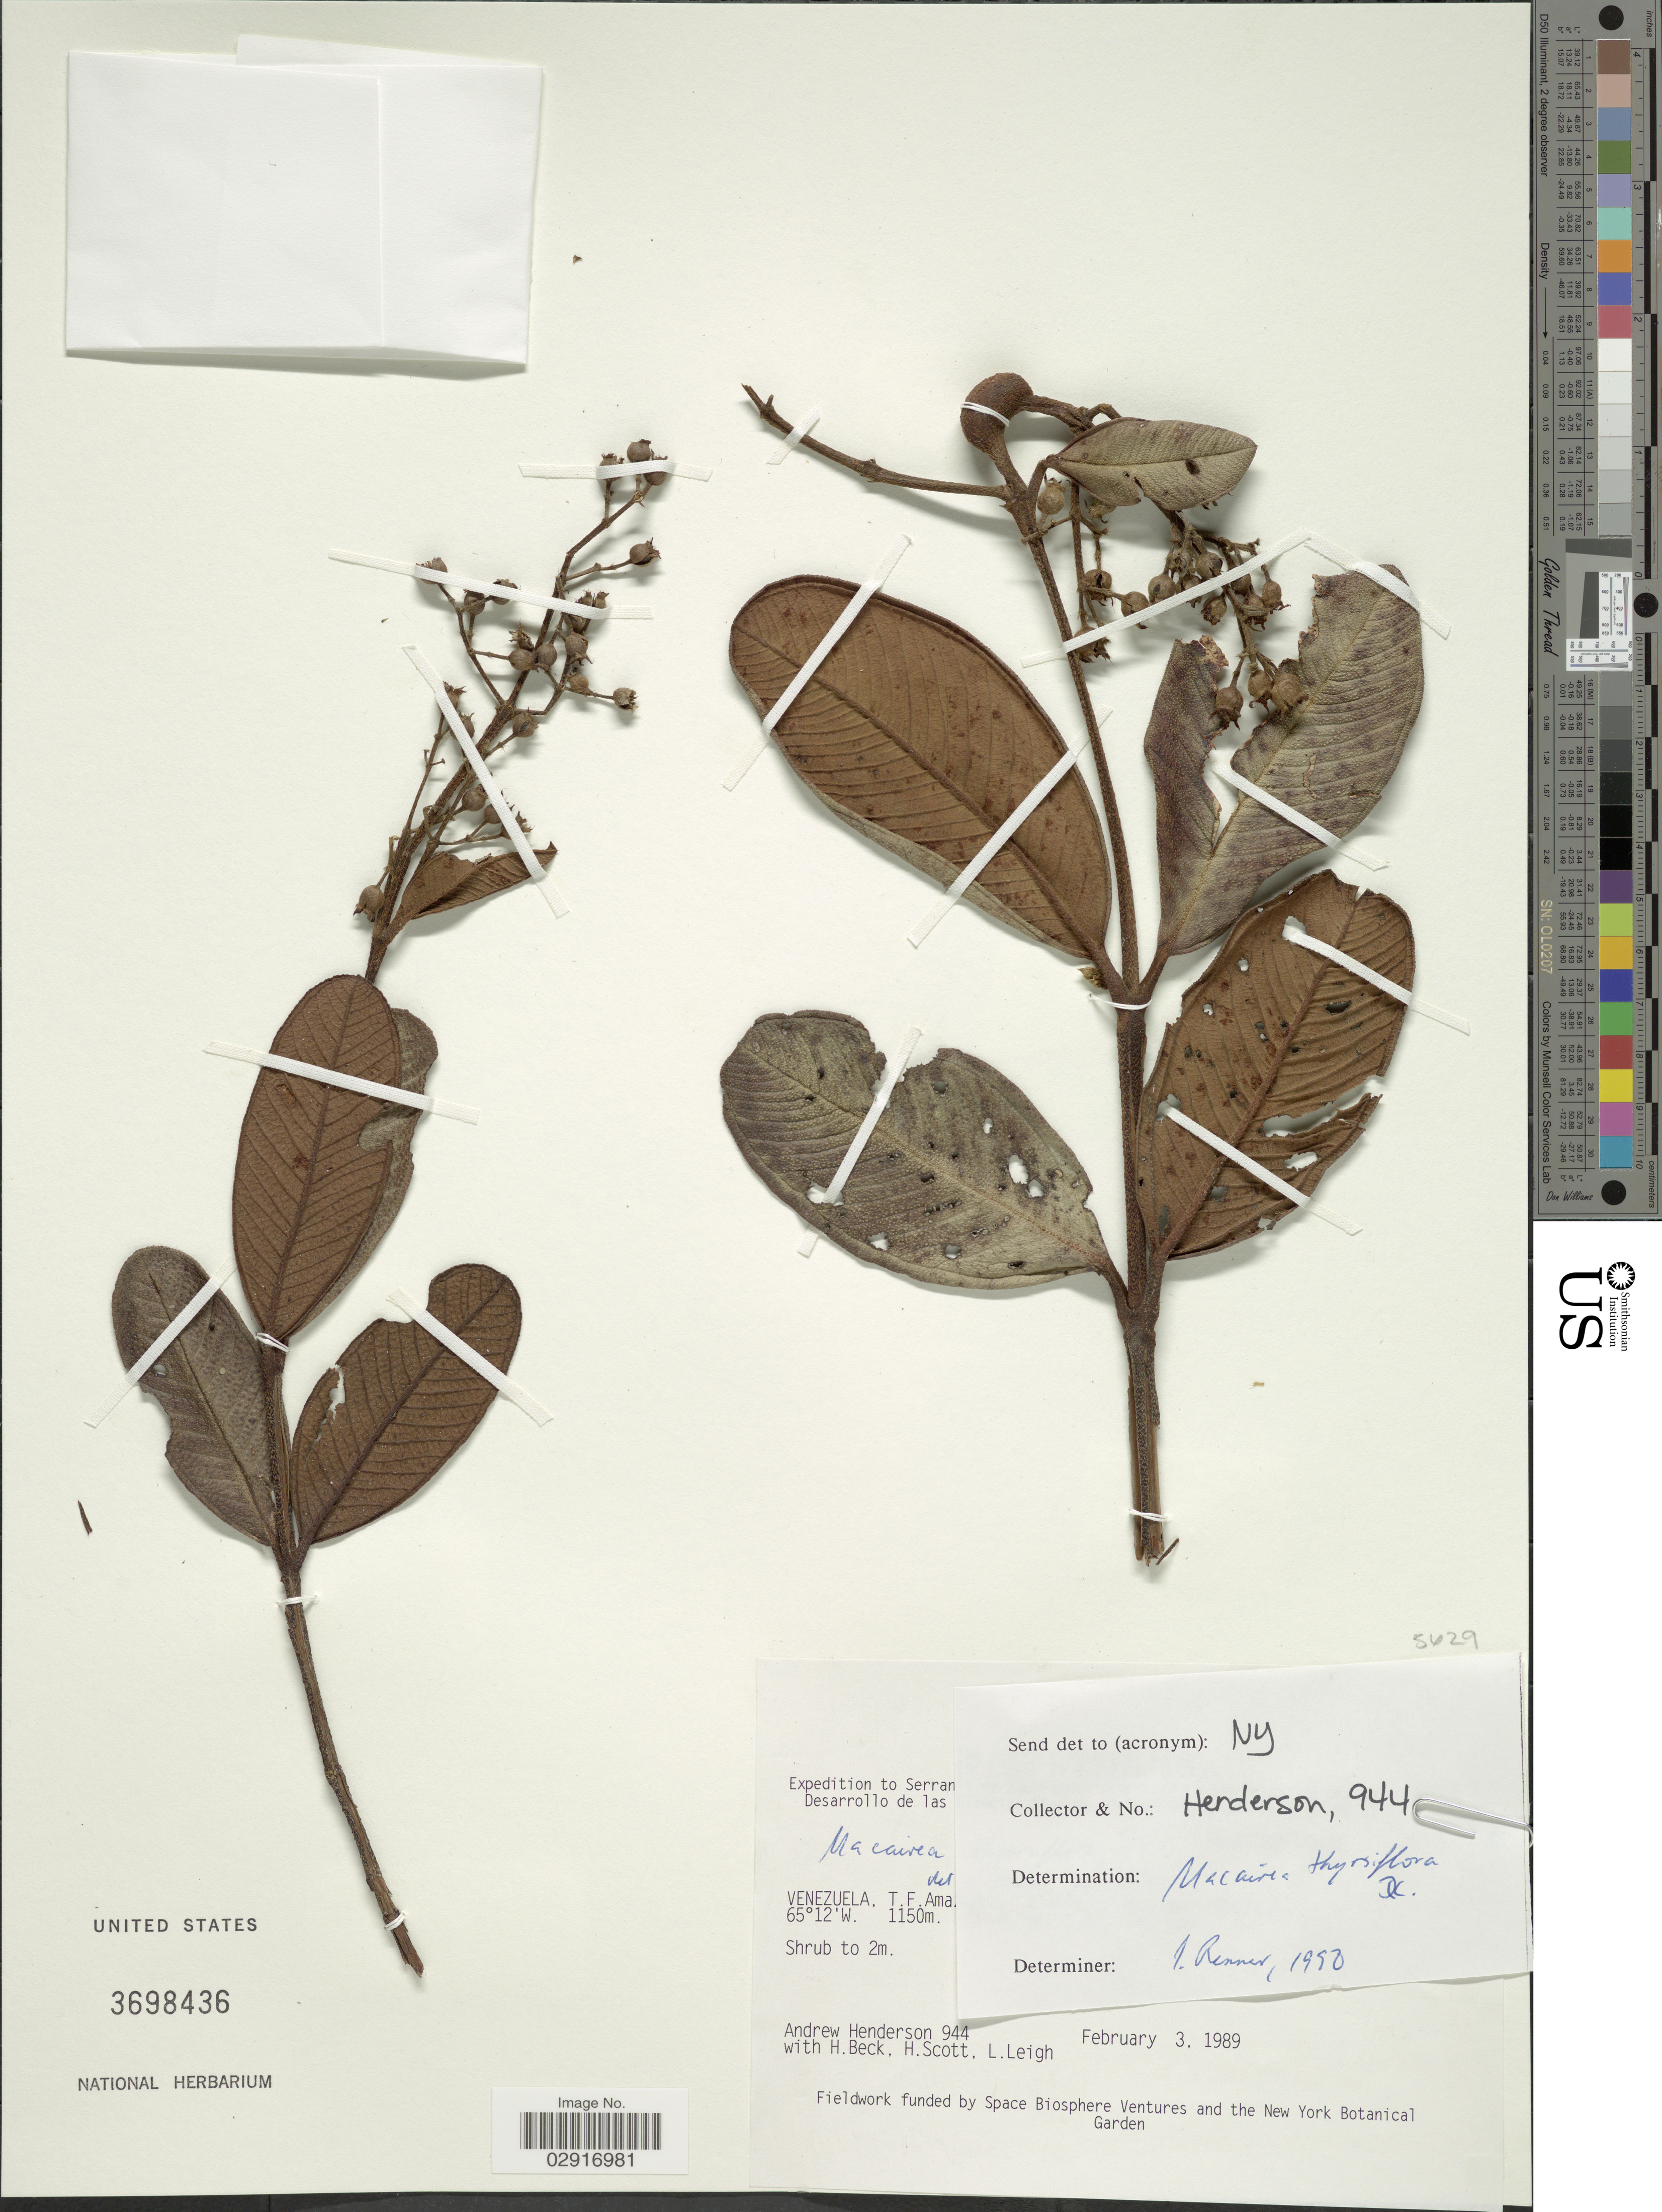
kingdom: Plantae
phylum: Tracheophyta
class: Magnoliopsida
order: Myrtales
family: Melastomataceae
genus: Macairea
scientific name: Macairea aspera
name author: N.E. Br.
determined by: Nunes da Silva, Diego, (RB), Jardim Botanico do Rio de Janeiro - Herbario (BRAZIL)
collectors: A. Henderson, H. Beck, H. Scott & L. Leigh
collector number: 944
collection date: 1989-02-03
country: Venezuela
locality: T.F. Ama [illegible text] Serran [illegible text] Desarrollo de las [illegible text]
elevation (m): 1150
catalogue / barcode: US 3698436